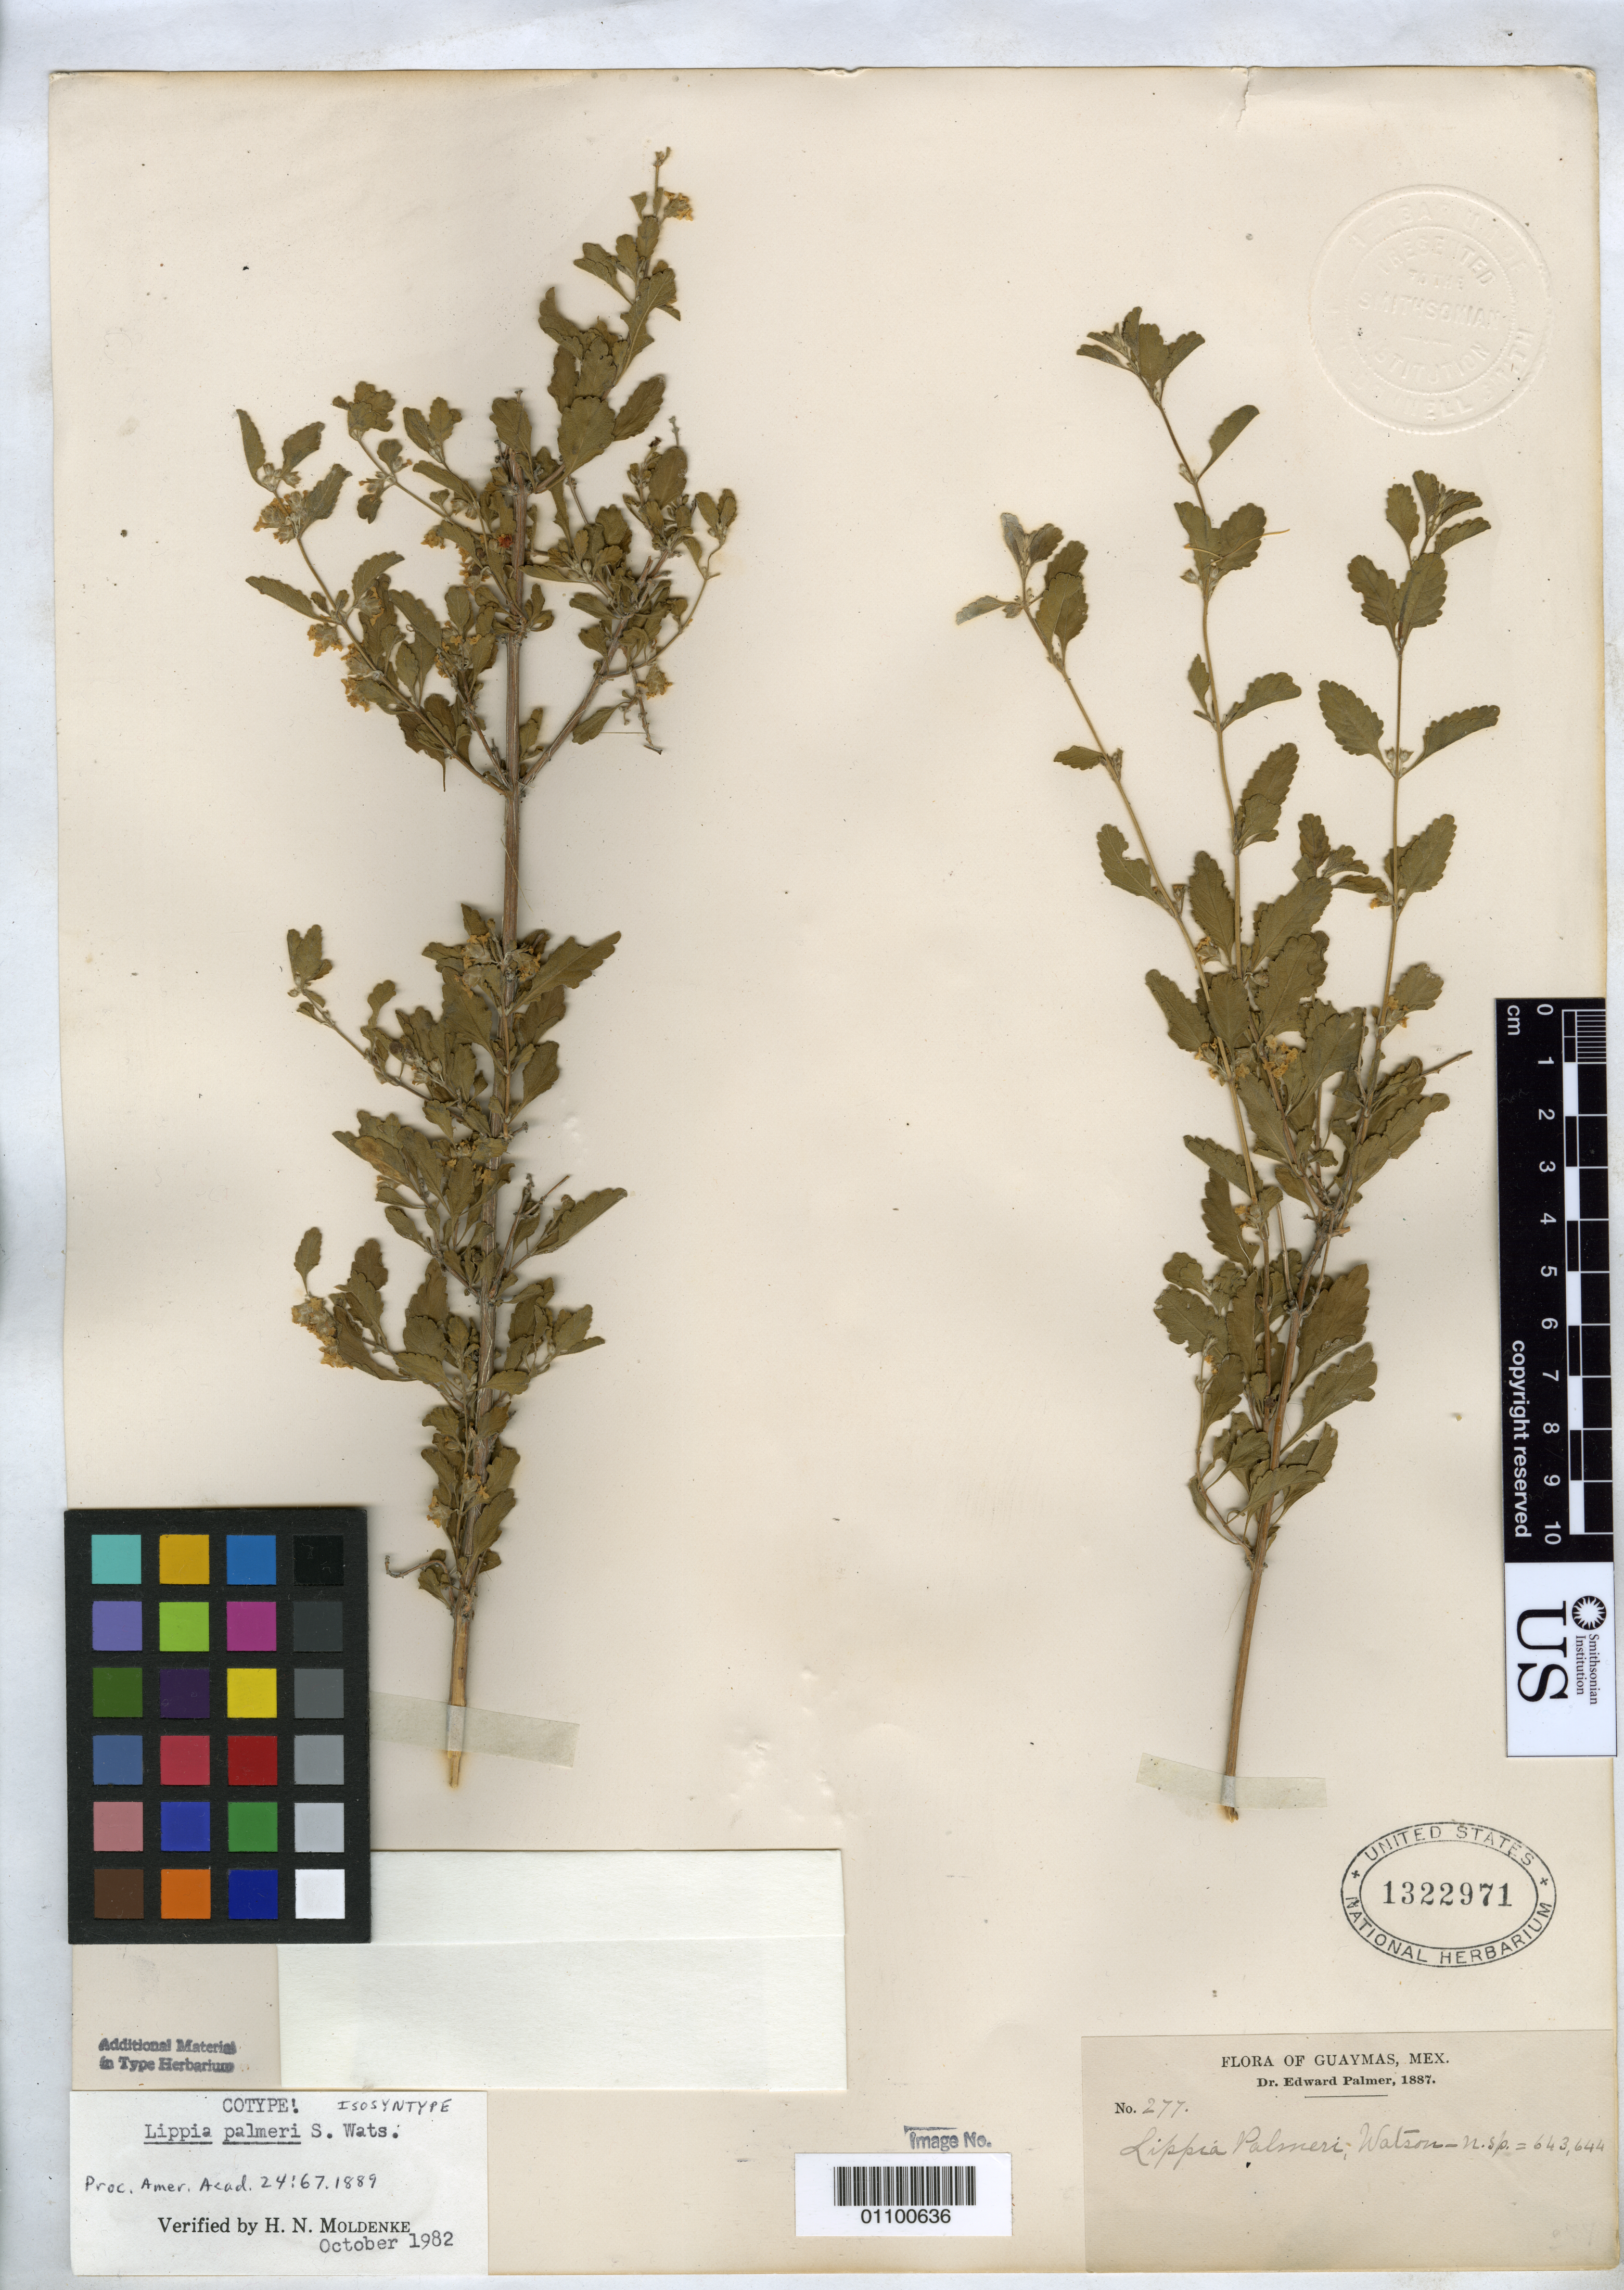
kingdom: Plantae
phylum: Tracheophyta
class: Magnoliopsida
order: Lamiales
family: Verbenaceae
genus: Lippia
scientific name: Lippia palmeri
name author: S. Watson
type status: Syntype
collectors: E. Palmer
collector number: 277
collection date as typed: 1887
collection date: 1887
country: Mexico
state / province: Sonora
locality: Guaymas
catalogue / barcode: US 1322971